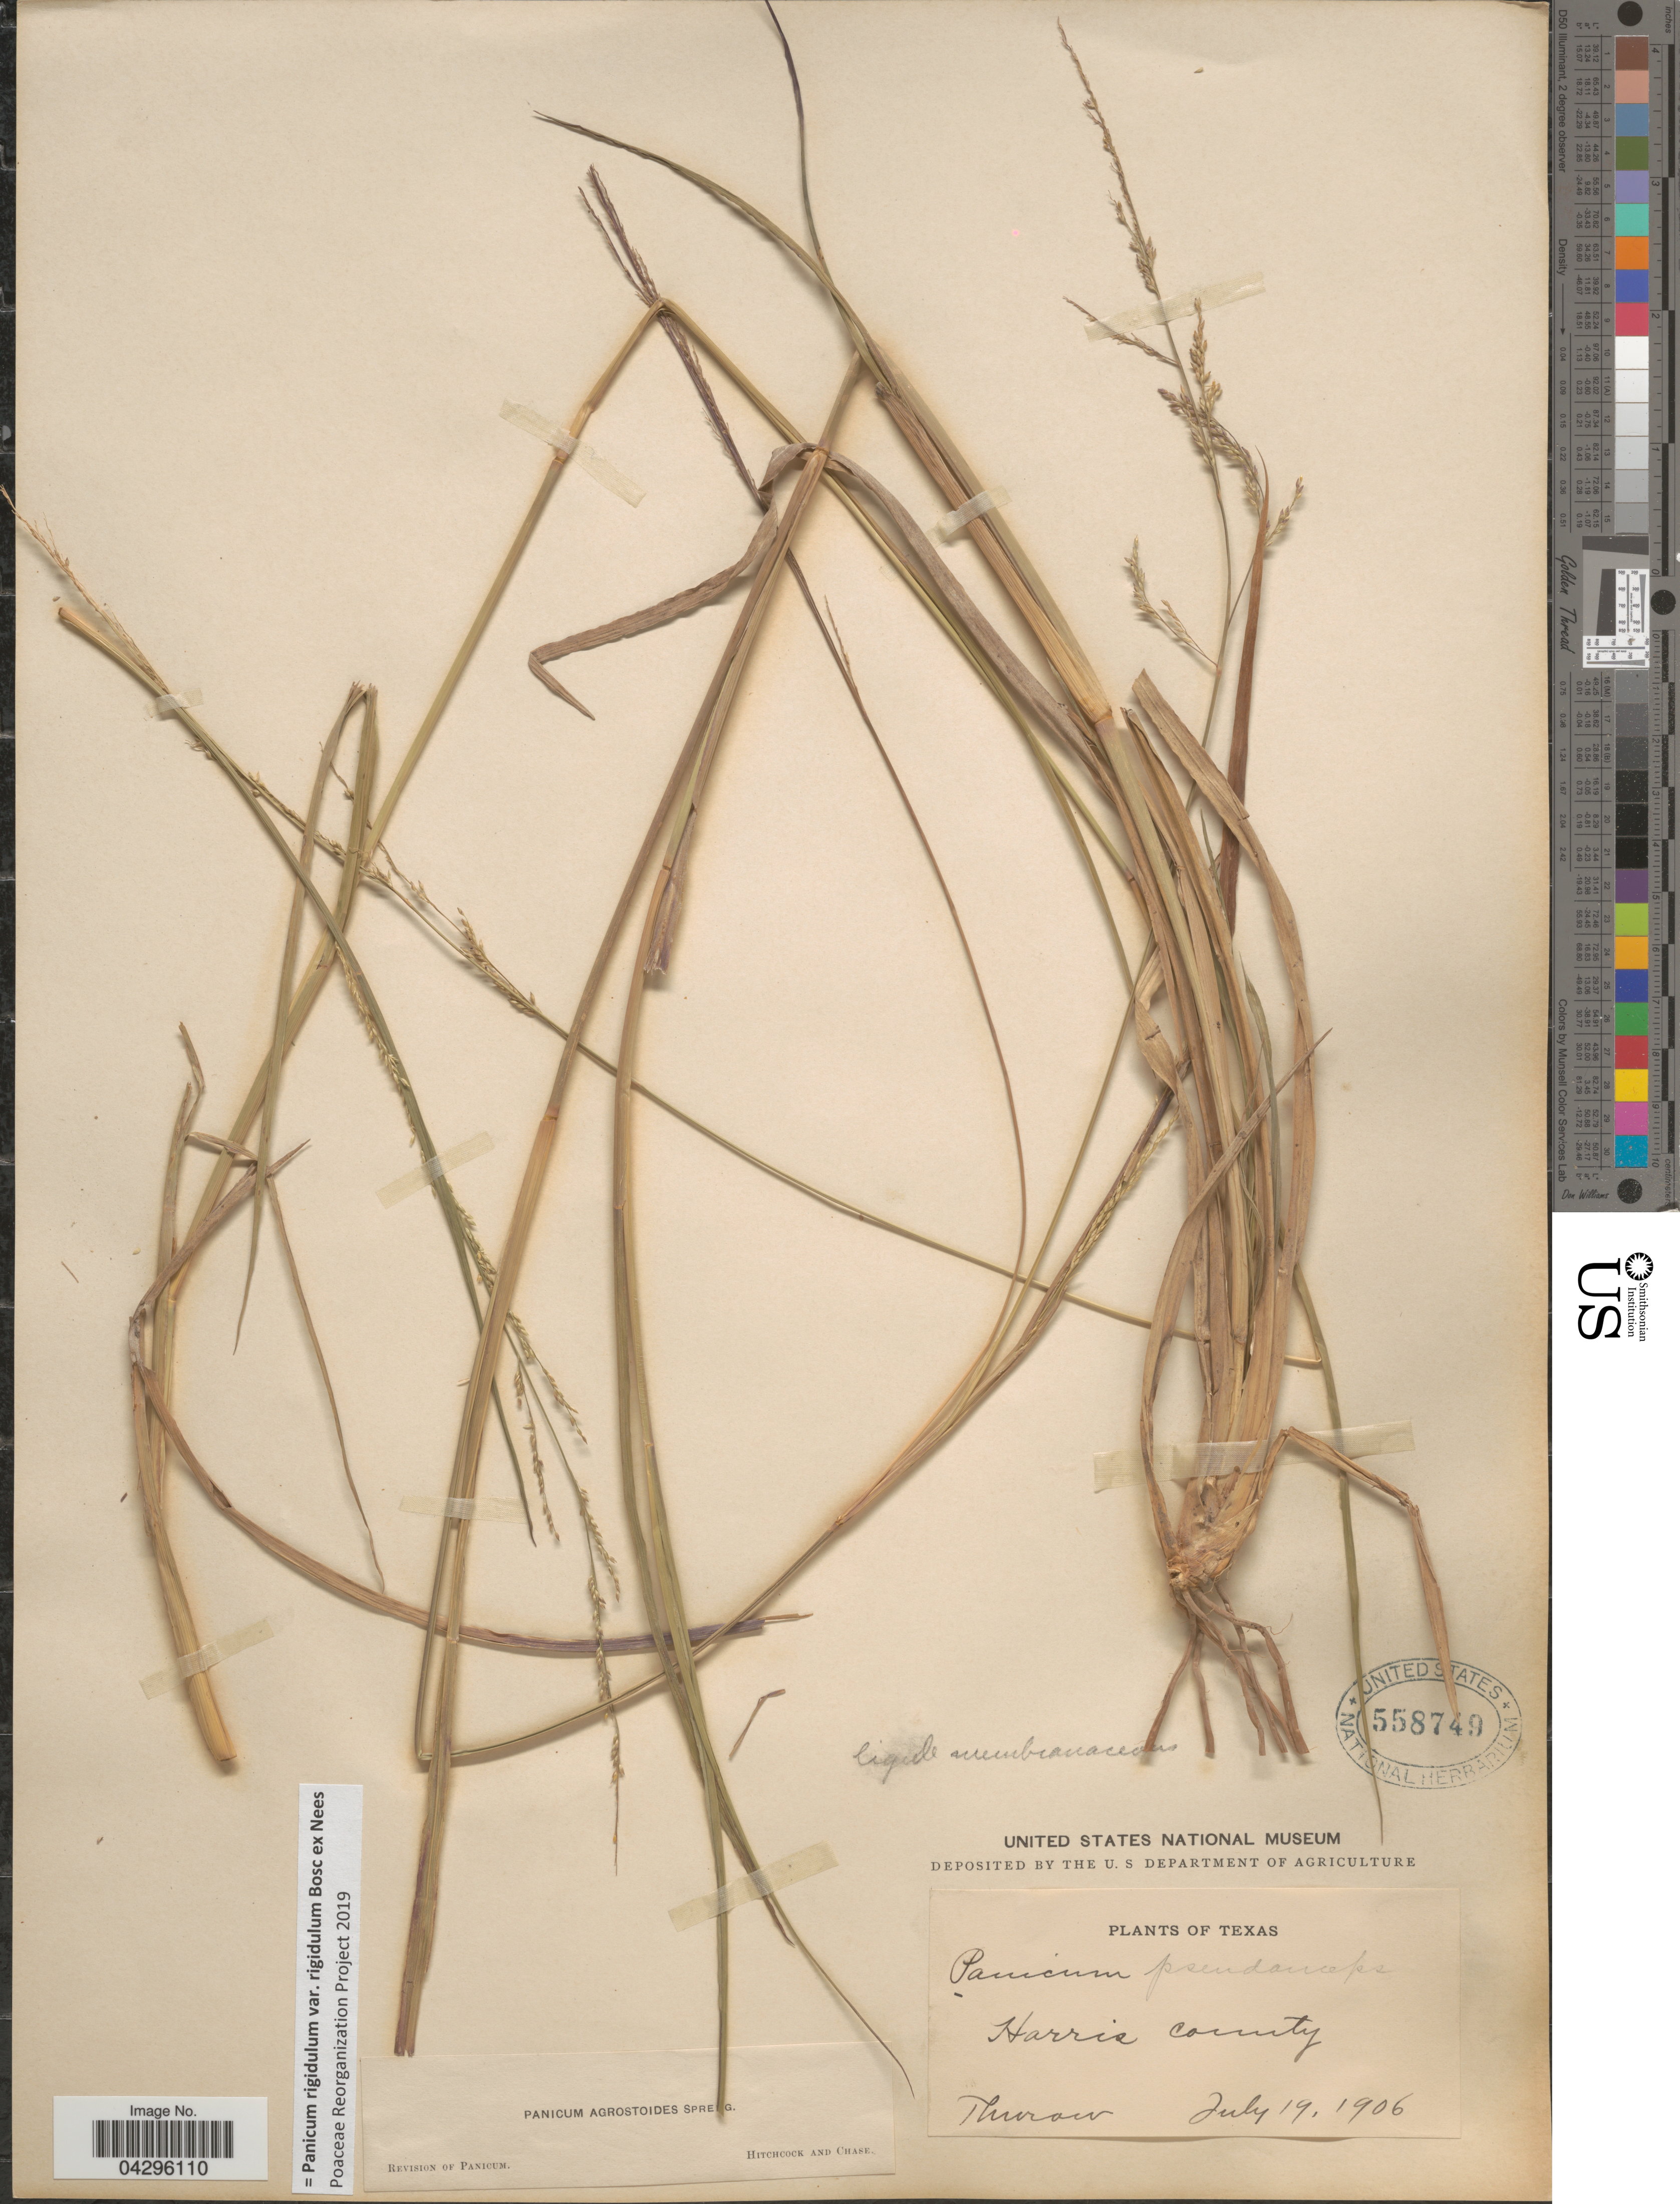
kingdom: Plantae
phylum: Tracheophyta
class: Liliopsida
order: Poales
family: Poaceae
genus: Panicum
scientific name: Panicum rigidulum var. rigidulum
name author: Bosc ex Nees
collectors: Thurow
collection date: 1906-07-19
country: United States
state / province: Texas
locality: Harris county.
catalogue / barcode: US 558749